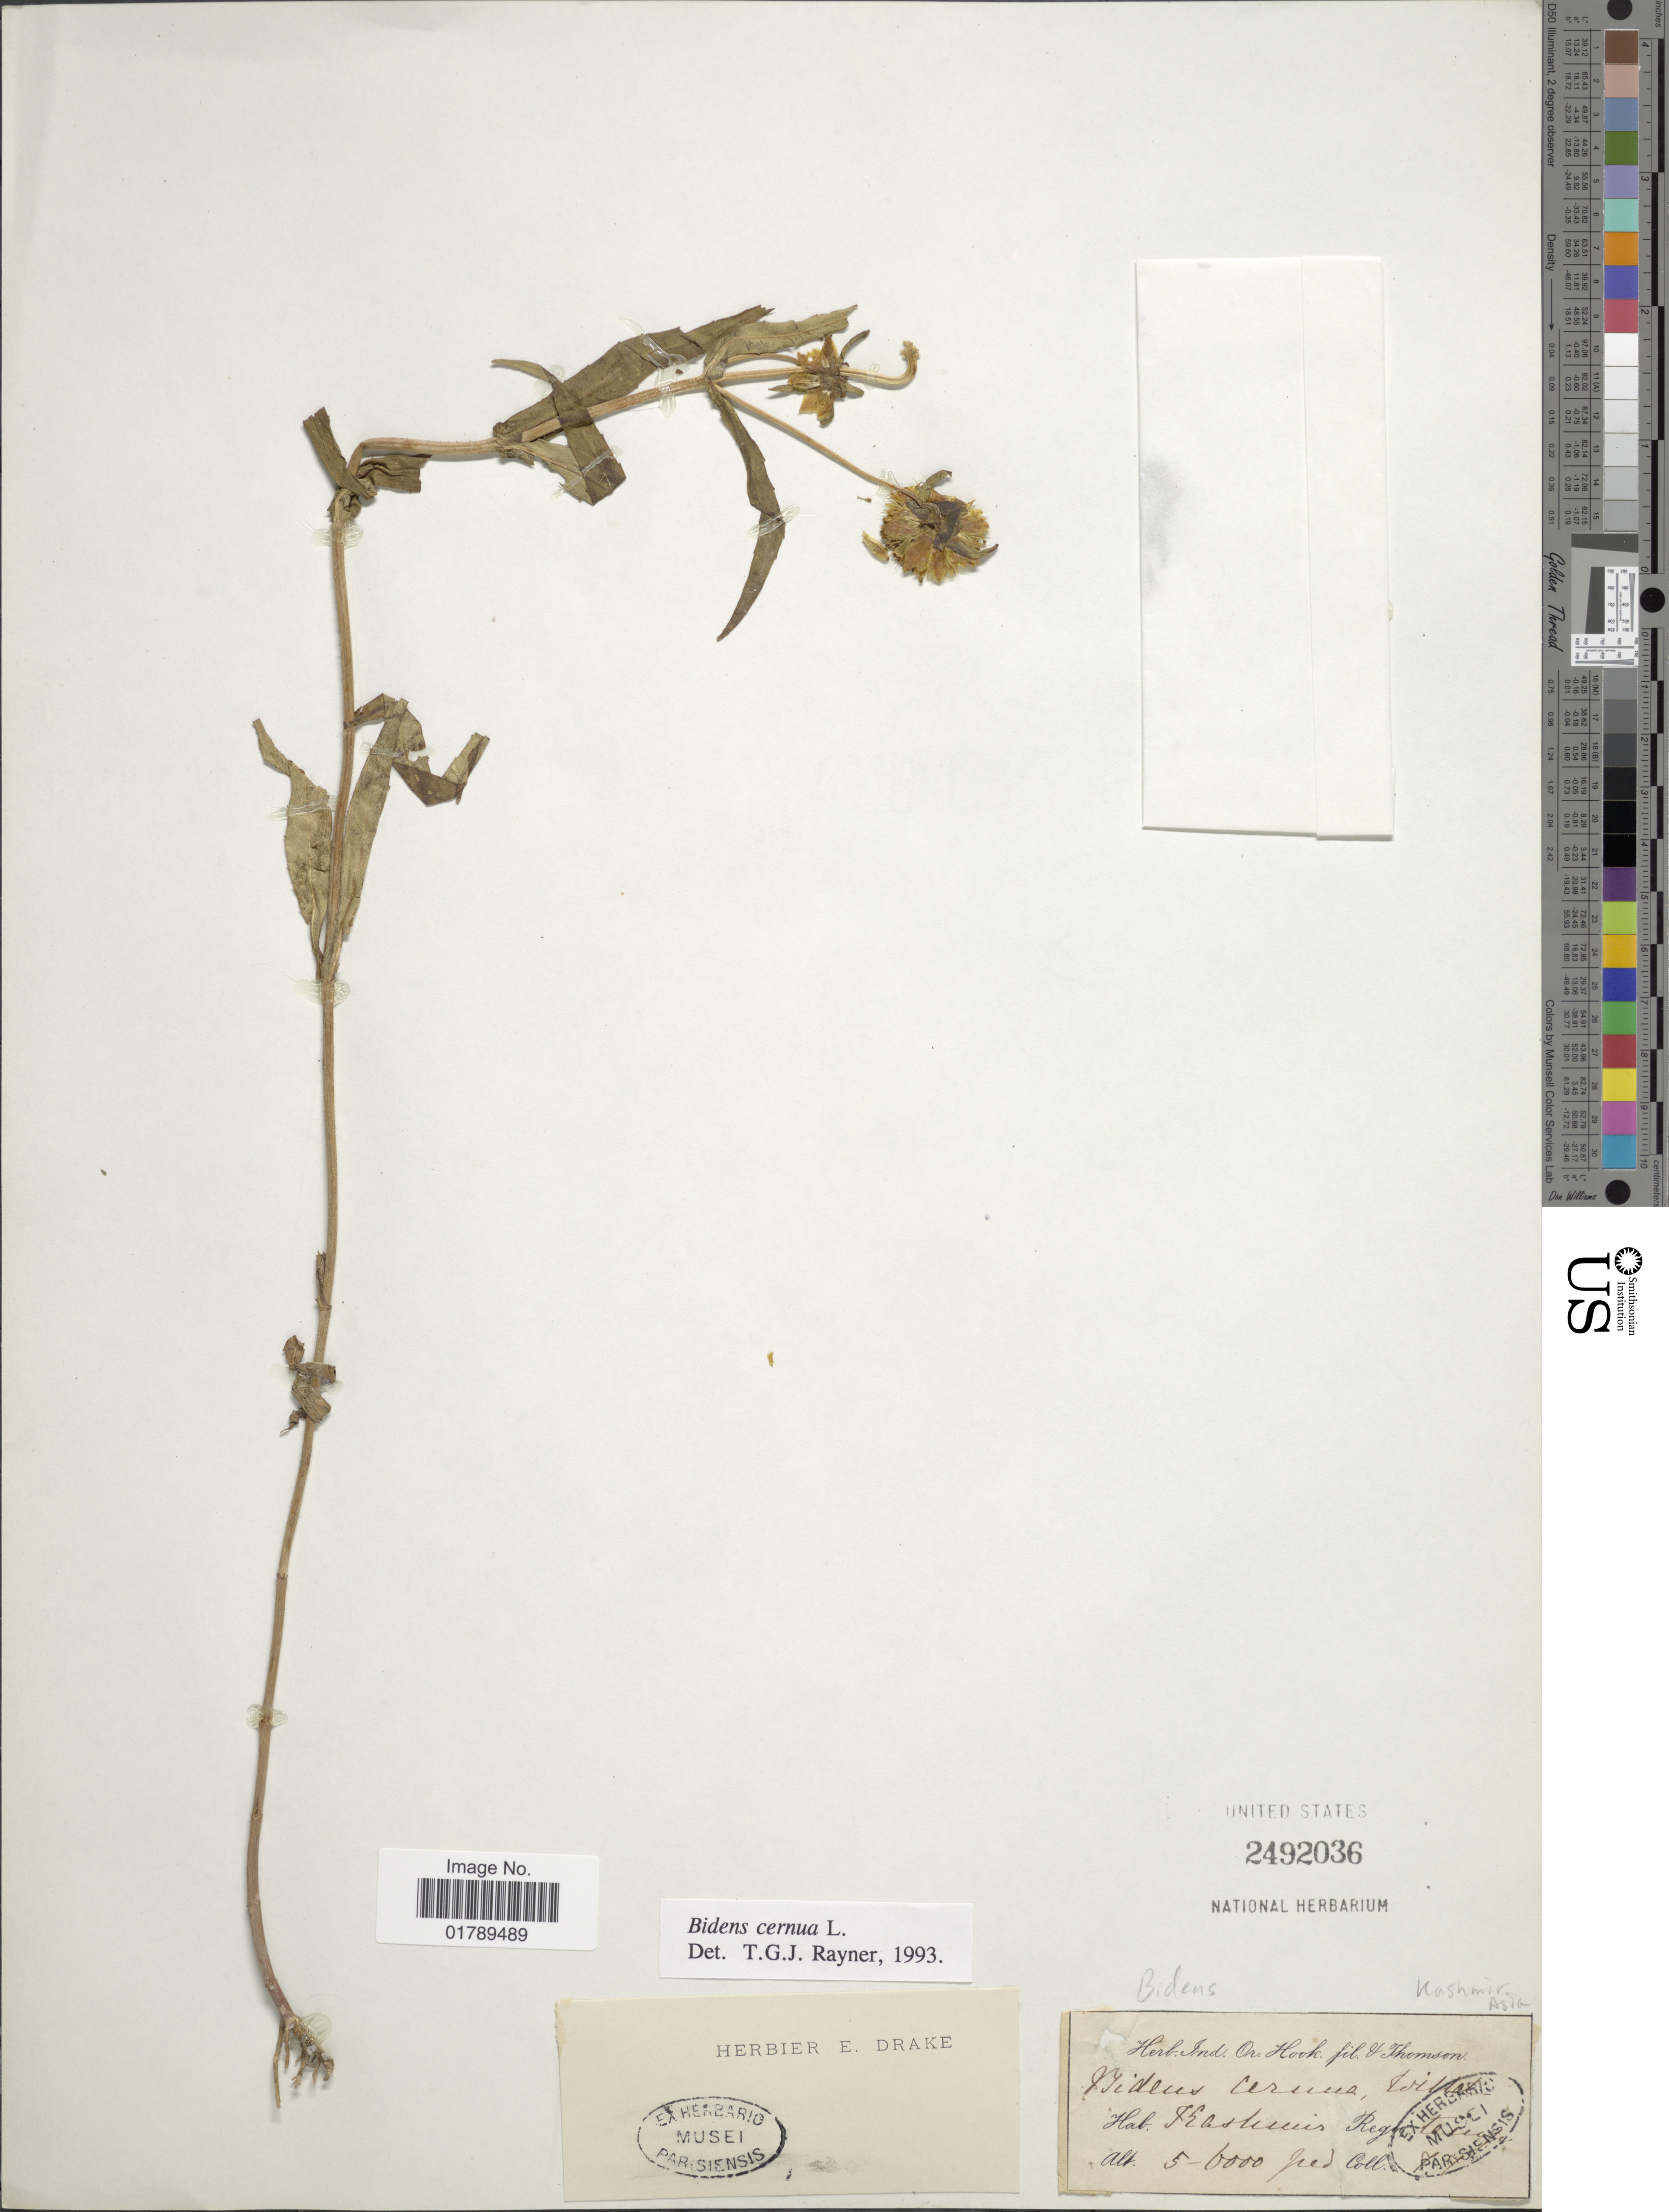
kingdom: Plantae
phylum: Tracheophyta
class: Magnoliopsida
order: Asterales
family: Asteraceae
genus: Bidens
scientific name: Bidens cernua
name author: L.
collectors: J. D. Hooker & Thompson, --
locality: Ind. or. Eastius. [interpreted] [probably India]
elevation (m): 1524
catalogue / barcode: US 2492036